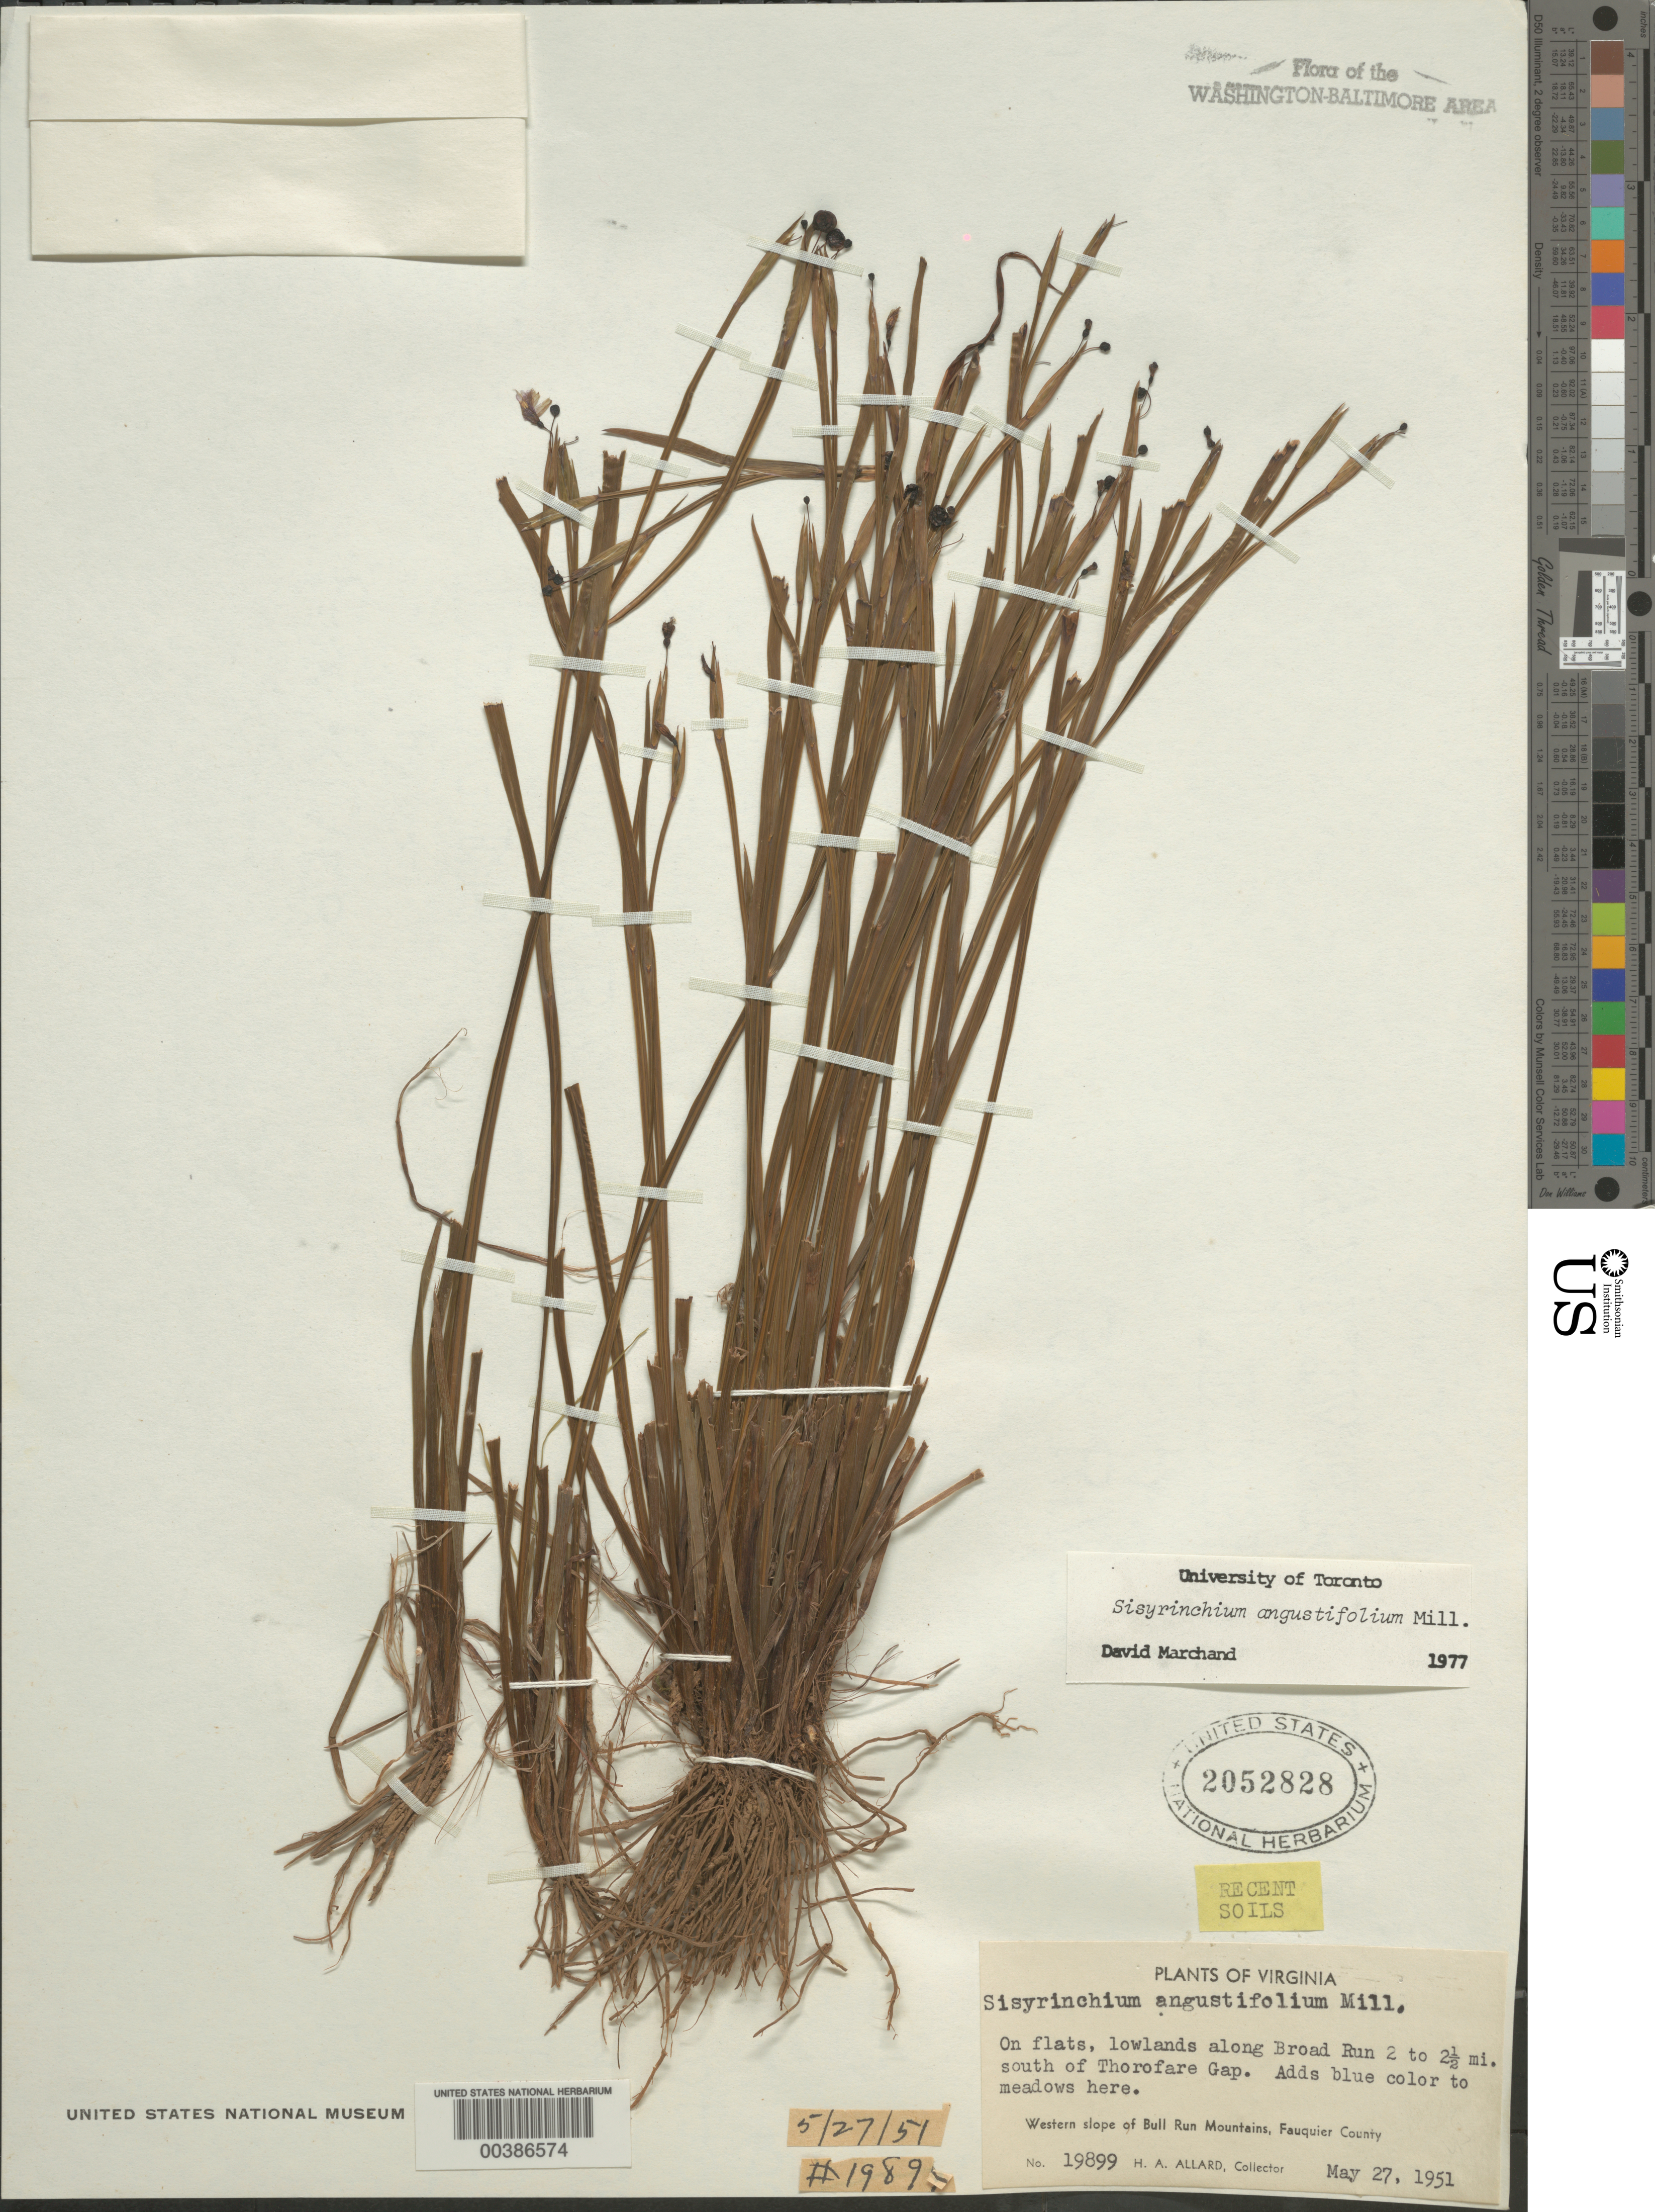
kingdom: Plantae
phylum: Tracheophyta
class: Liliopsida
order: Asparagales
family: Iridaceae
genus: Sisyrinchium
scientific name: Sisyrinchium angustifolium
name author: Mill.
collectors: H. A. Allard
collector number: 19899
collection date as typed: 27 May 1951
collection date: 1951-05-27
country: United States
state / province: Virginia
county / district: Fauquier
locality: Broad Run, south of Thorofare Cap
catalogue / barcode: US 2052828